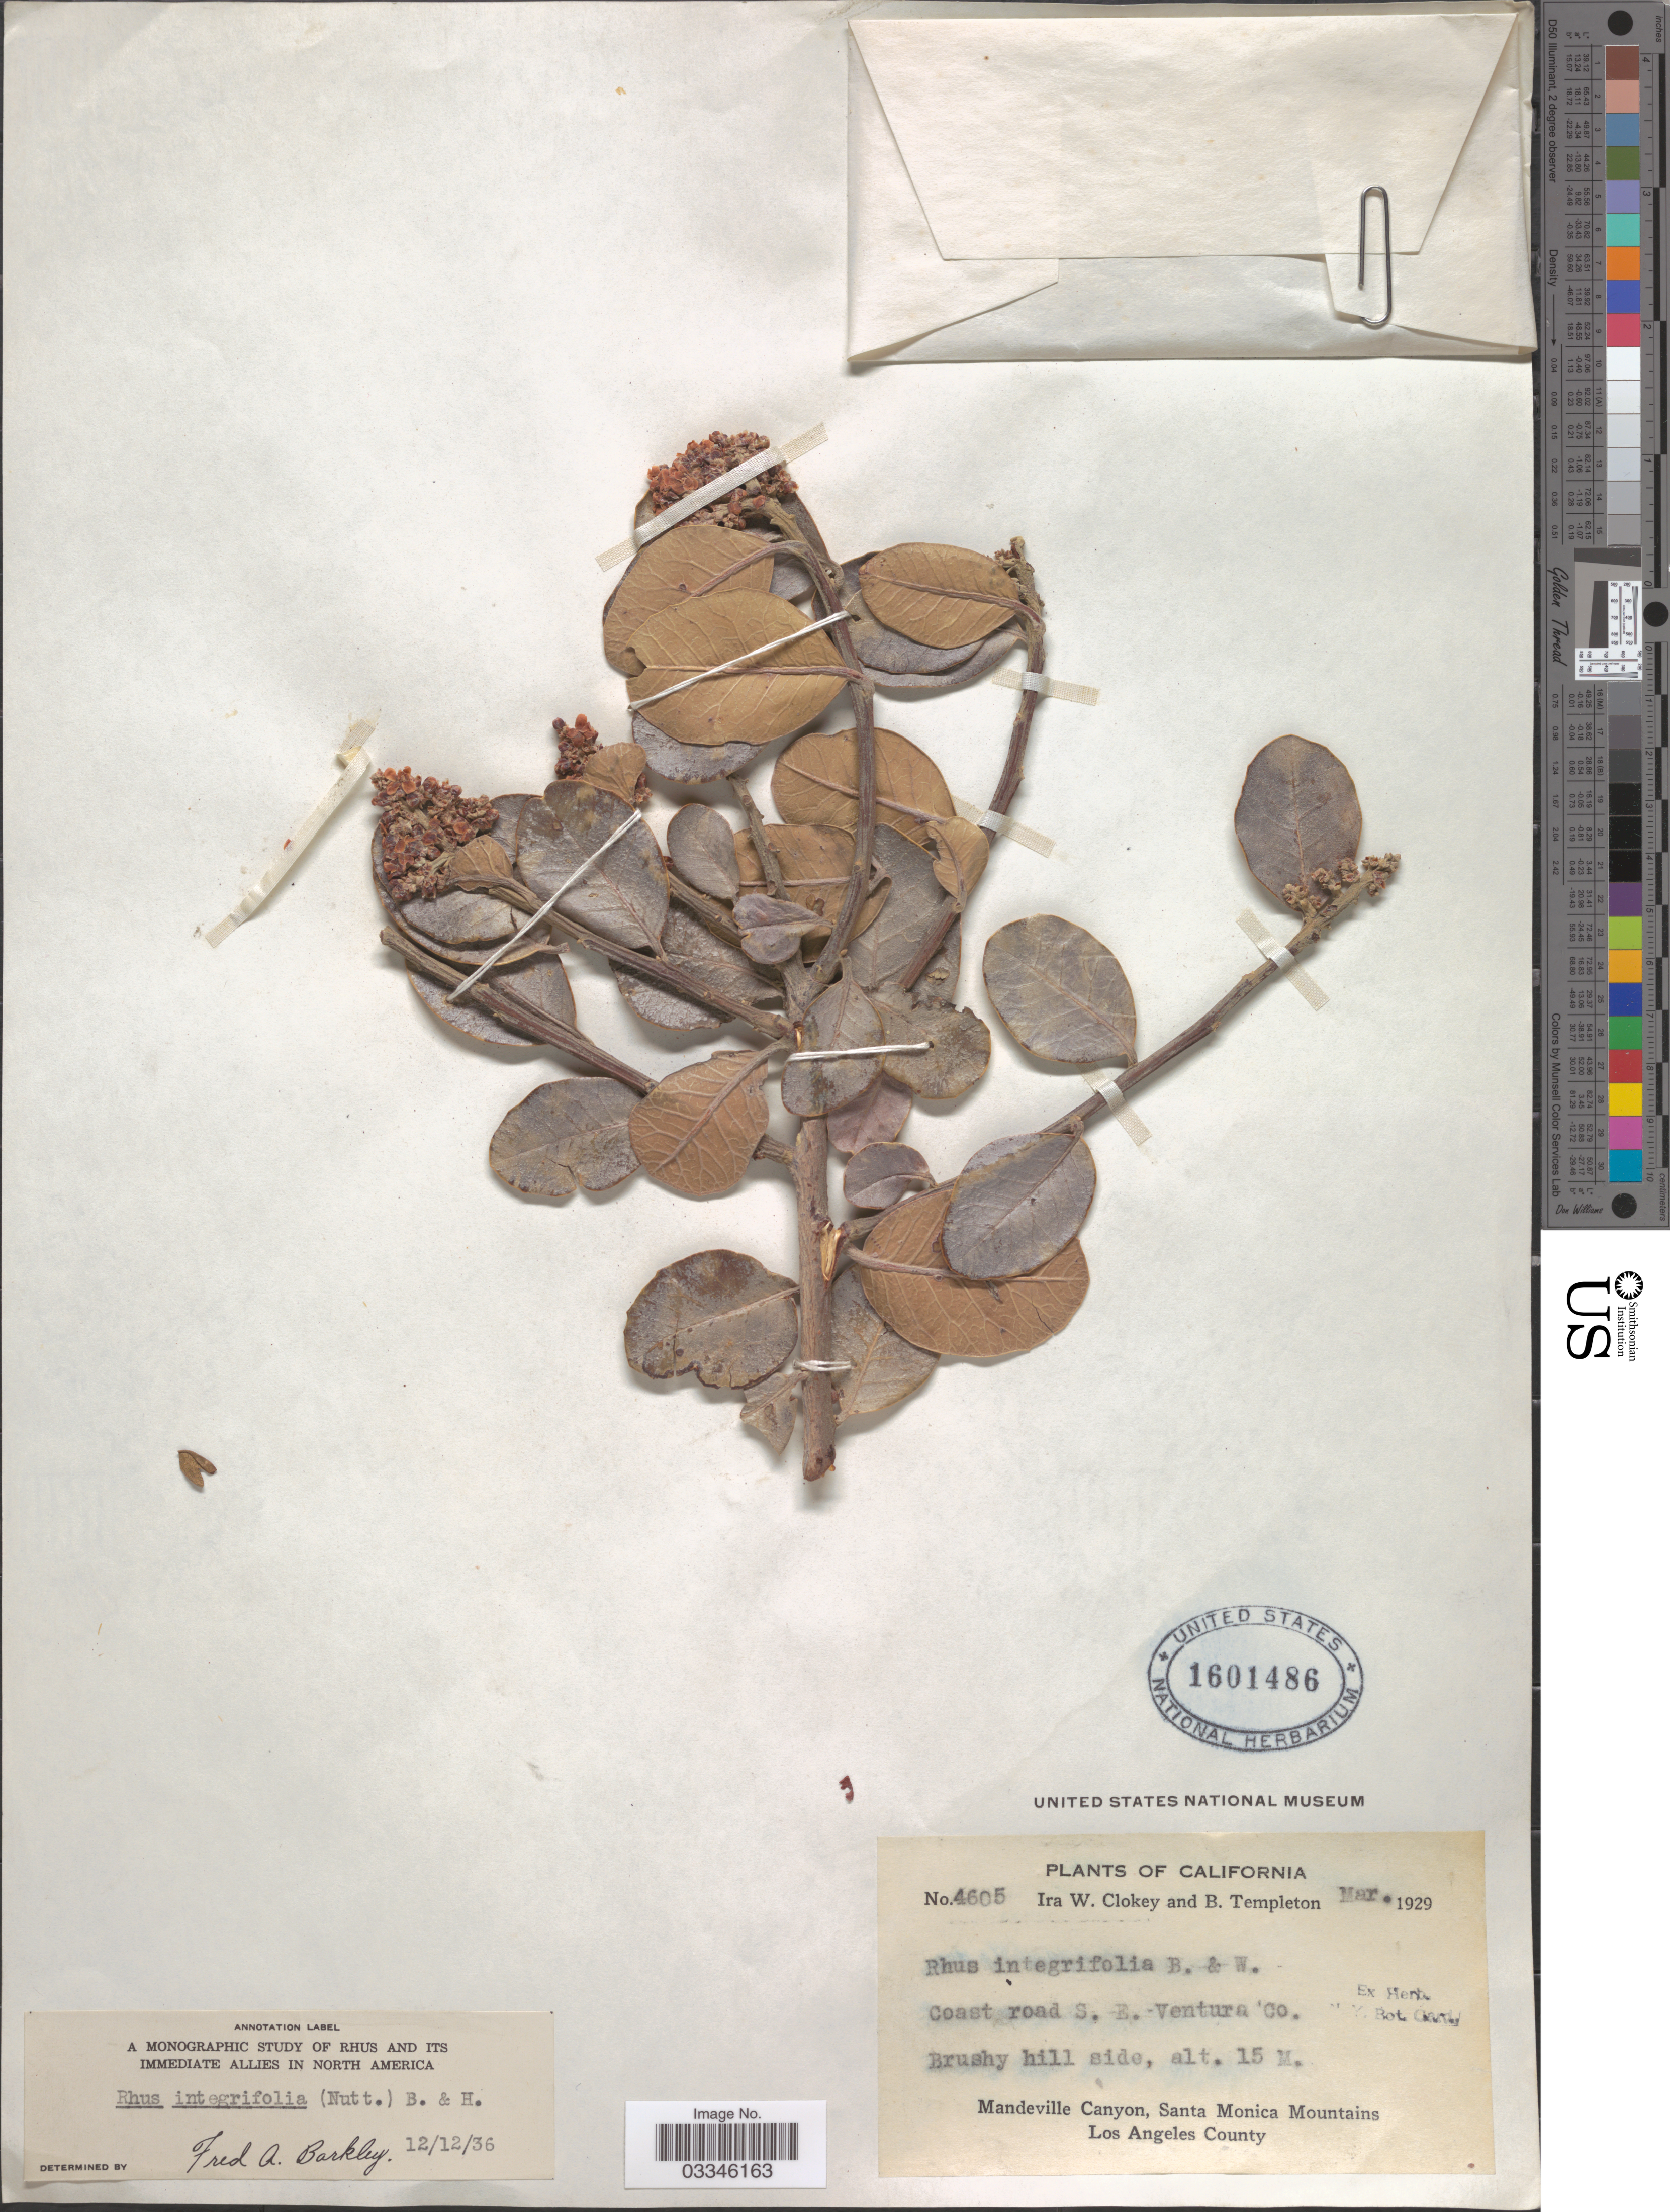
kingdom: Plantae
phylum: Tracheophyta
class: Magnoliopsida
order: Sapindales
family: Anacardiaceae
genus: Rhus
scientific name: Rhus integrifolia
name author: (Nutt.) Benth. & Hook. f. ex W.H. Brewer & S. Watson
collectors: I. W. Clokey & B. Templeton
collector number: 4605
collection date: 1929-03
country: United States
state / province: California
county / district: Los Angeles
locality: Coast road S. E. Ventura Co. Mandeville Canyon, Santa Monica Mountains. Los Angeles County.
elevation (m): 15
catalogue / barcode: US 1601486